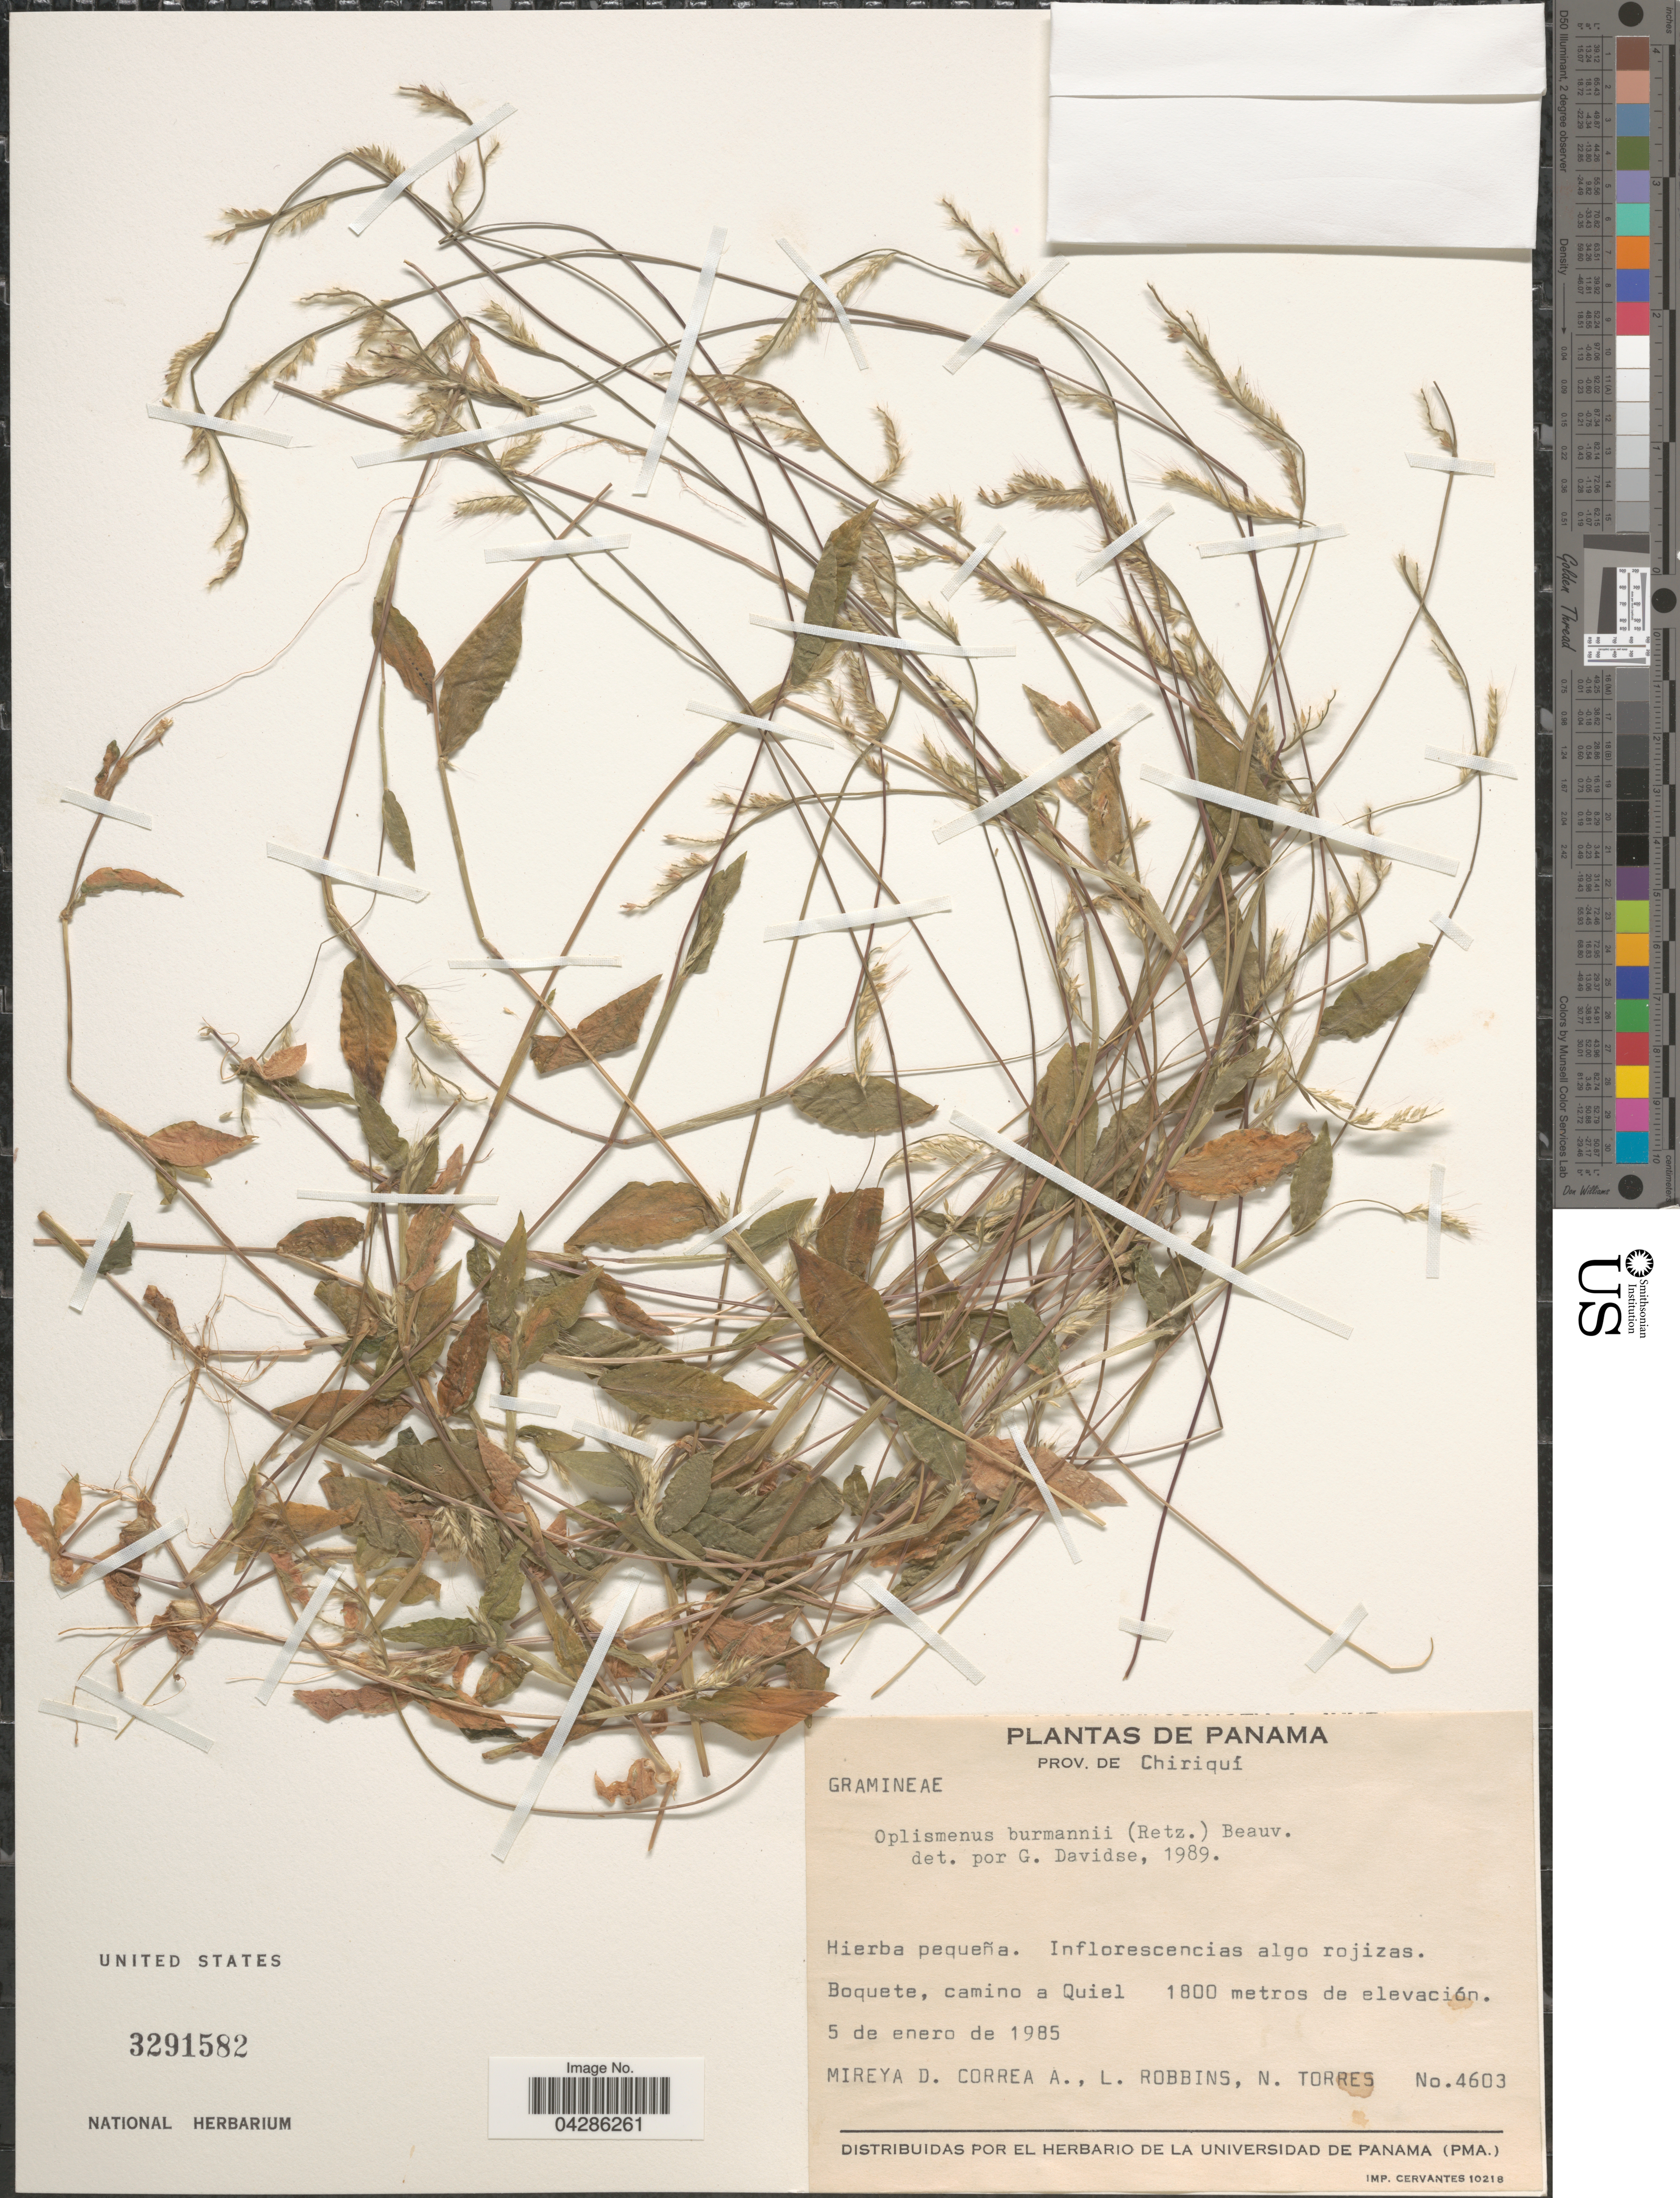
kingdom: Plantae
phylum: Tracheophyta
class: Liliopsida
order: Poales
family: Poaceae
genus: Oplismenus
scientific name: Oplismenus burmannii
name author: (Retz.) P. Beauv.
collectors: M. D. Corrêa-A., L. Robbins & N. Torres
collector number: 4603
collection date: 1985-01-05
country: Panama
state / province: Chiriqui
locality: Boquete, camino a Quiel.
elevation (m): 1800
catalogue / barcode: US 3291582